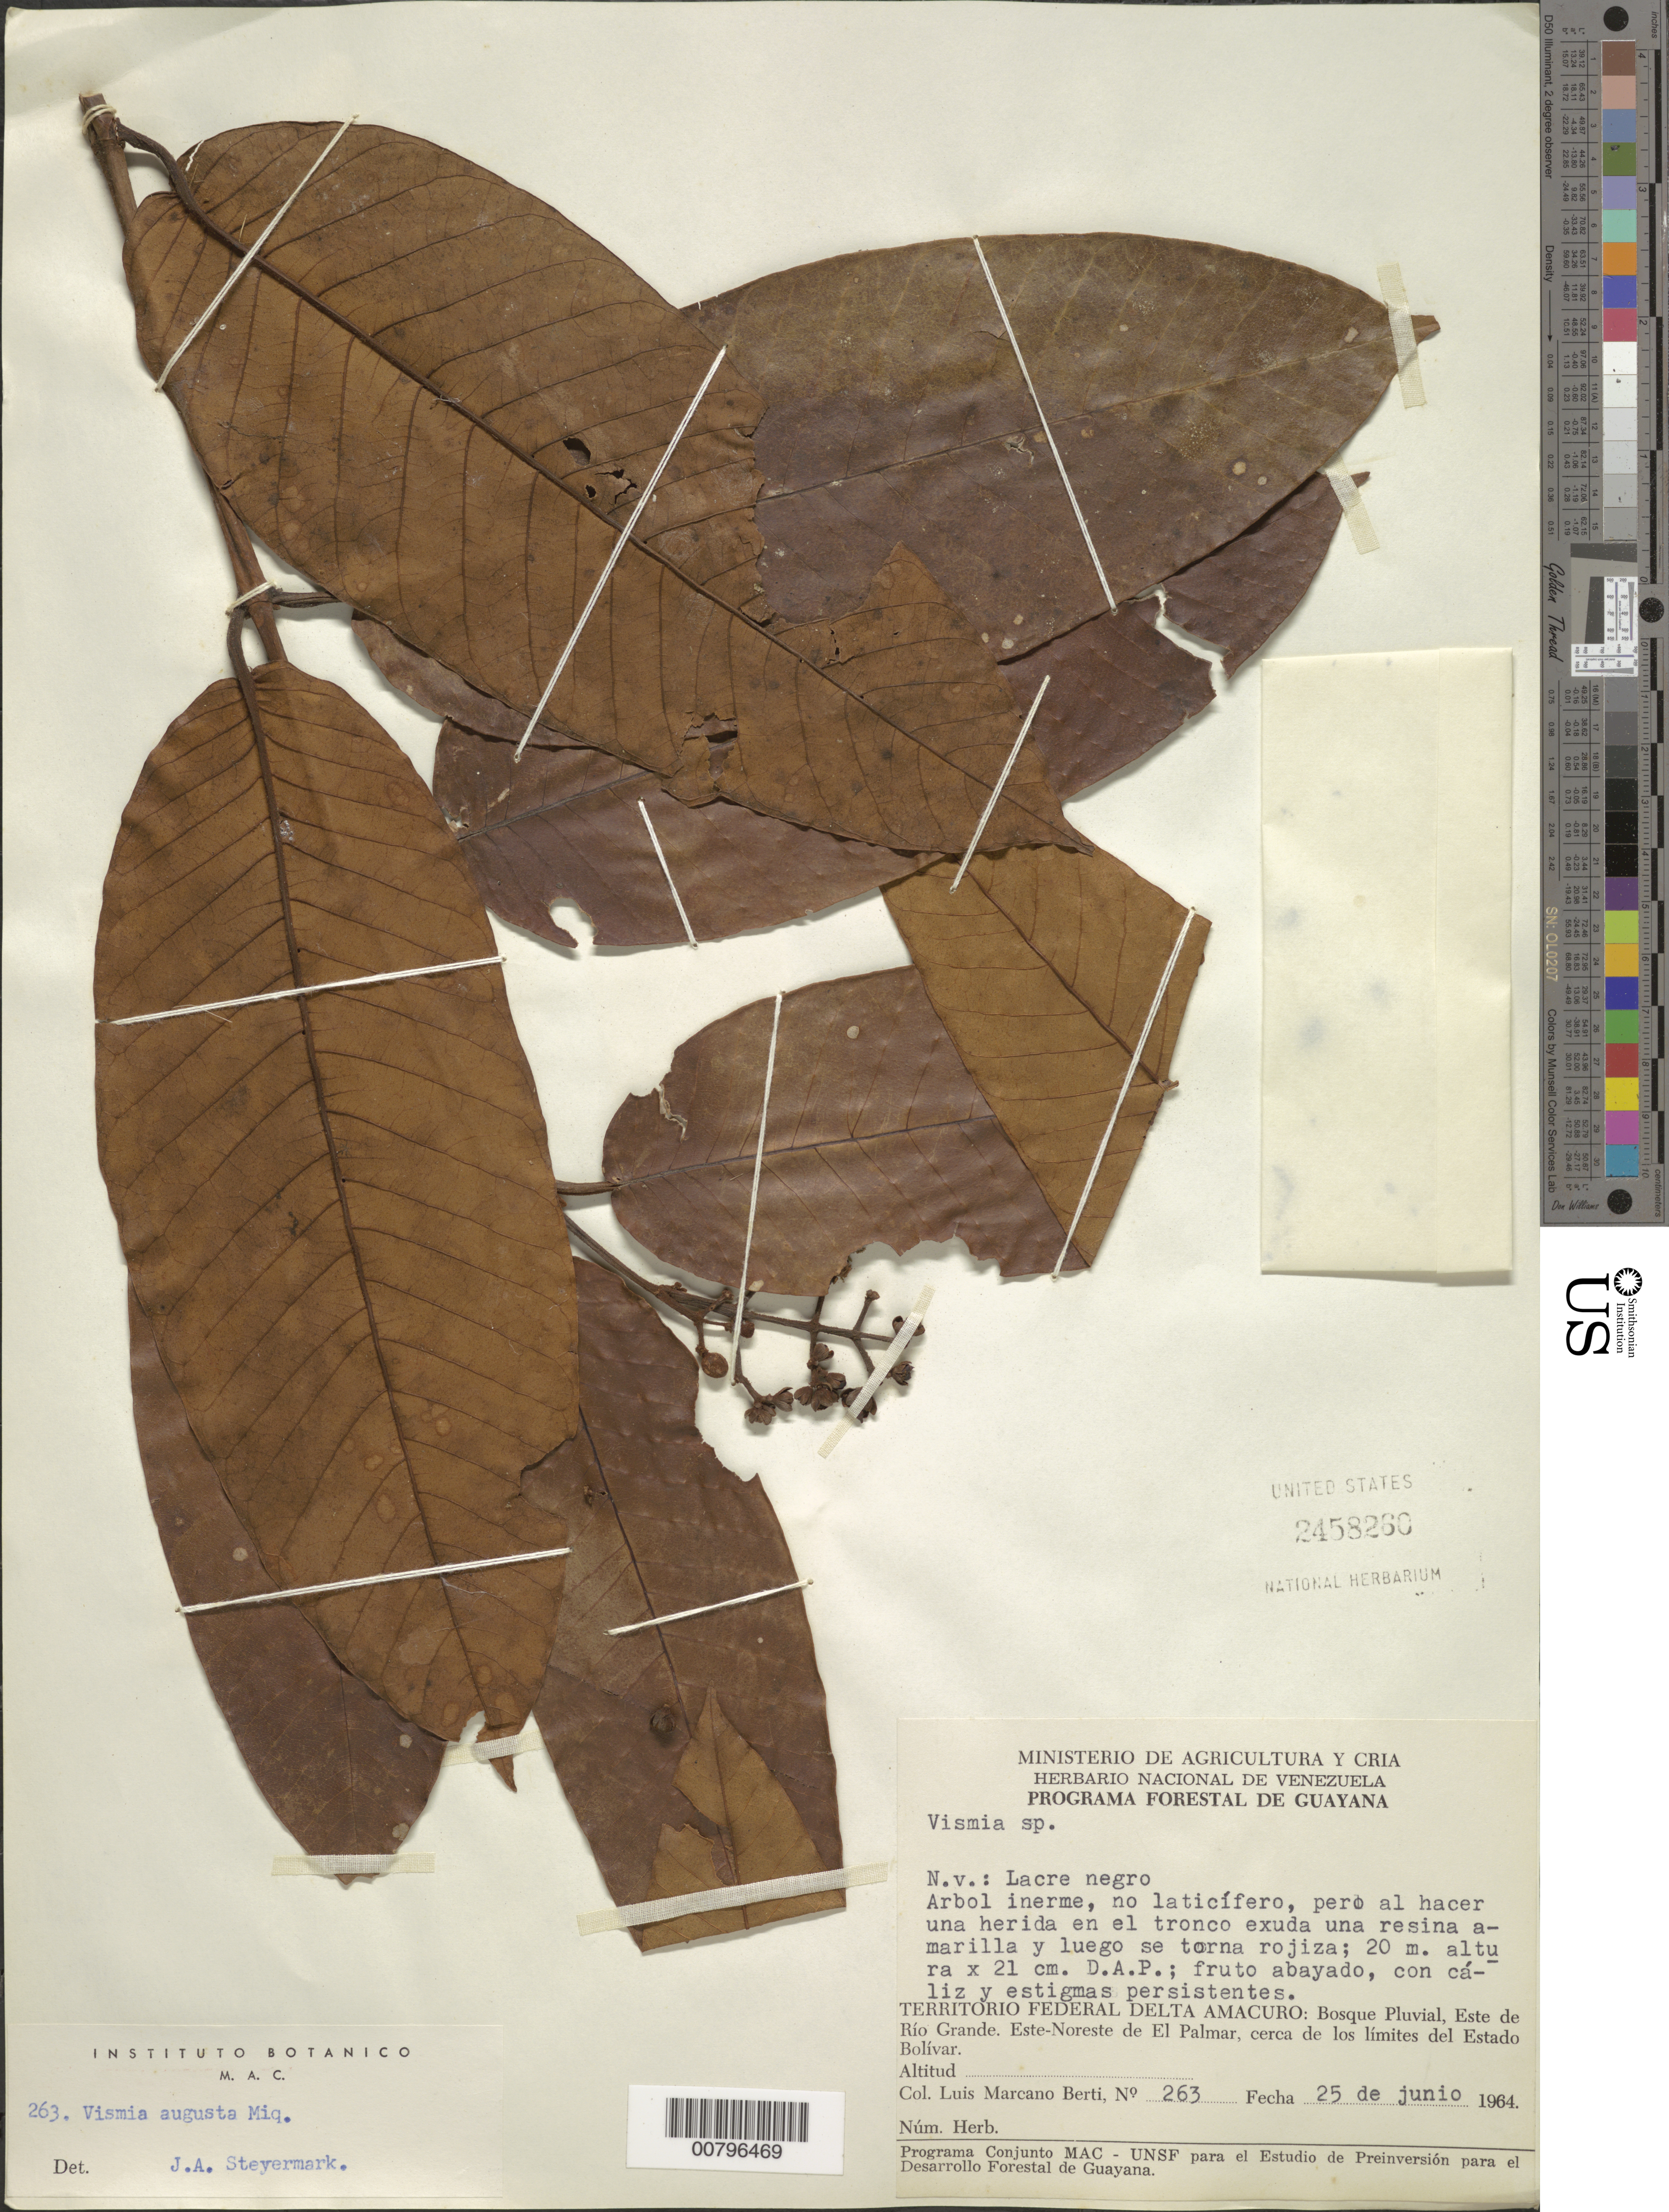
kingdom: Plantae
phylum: Tracheophyta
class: Magnoliopsida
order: Malpighiales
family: Hypericaceae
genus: Vismia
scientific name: Vismia angusta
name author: Miq.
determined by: Steyermark, Julian A., (VEN)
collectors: L. Marcano-Berti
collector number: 263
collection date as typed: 25-Jun-64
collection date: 1964-06-25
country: Venezuela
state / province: Delta Amacuro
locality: Este de Río Grande, ENE de El Palmar, cerca de los limites del Estado Bolívar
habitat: Bosque pluvial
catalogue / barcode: US 2458260